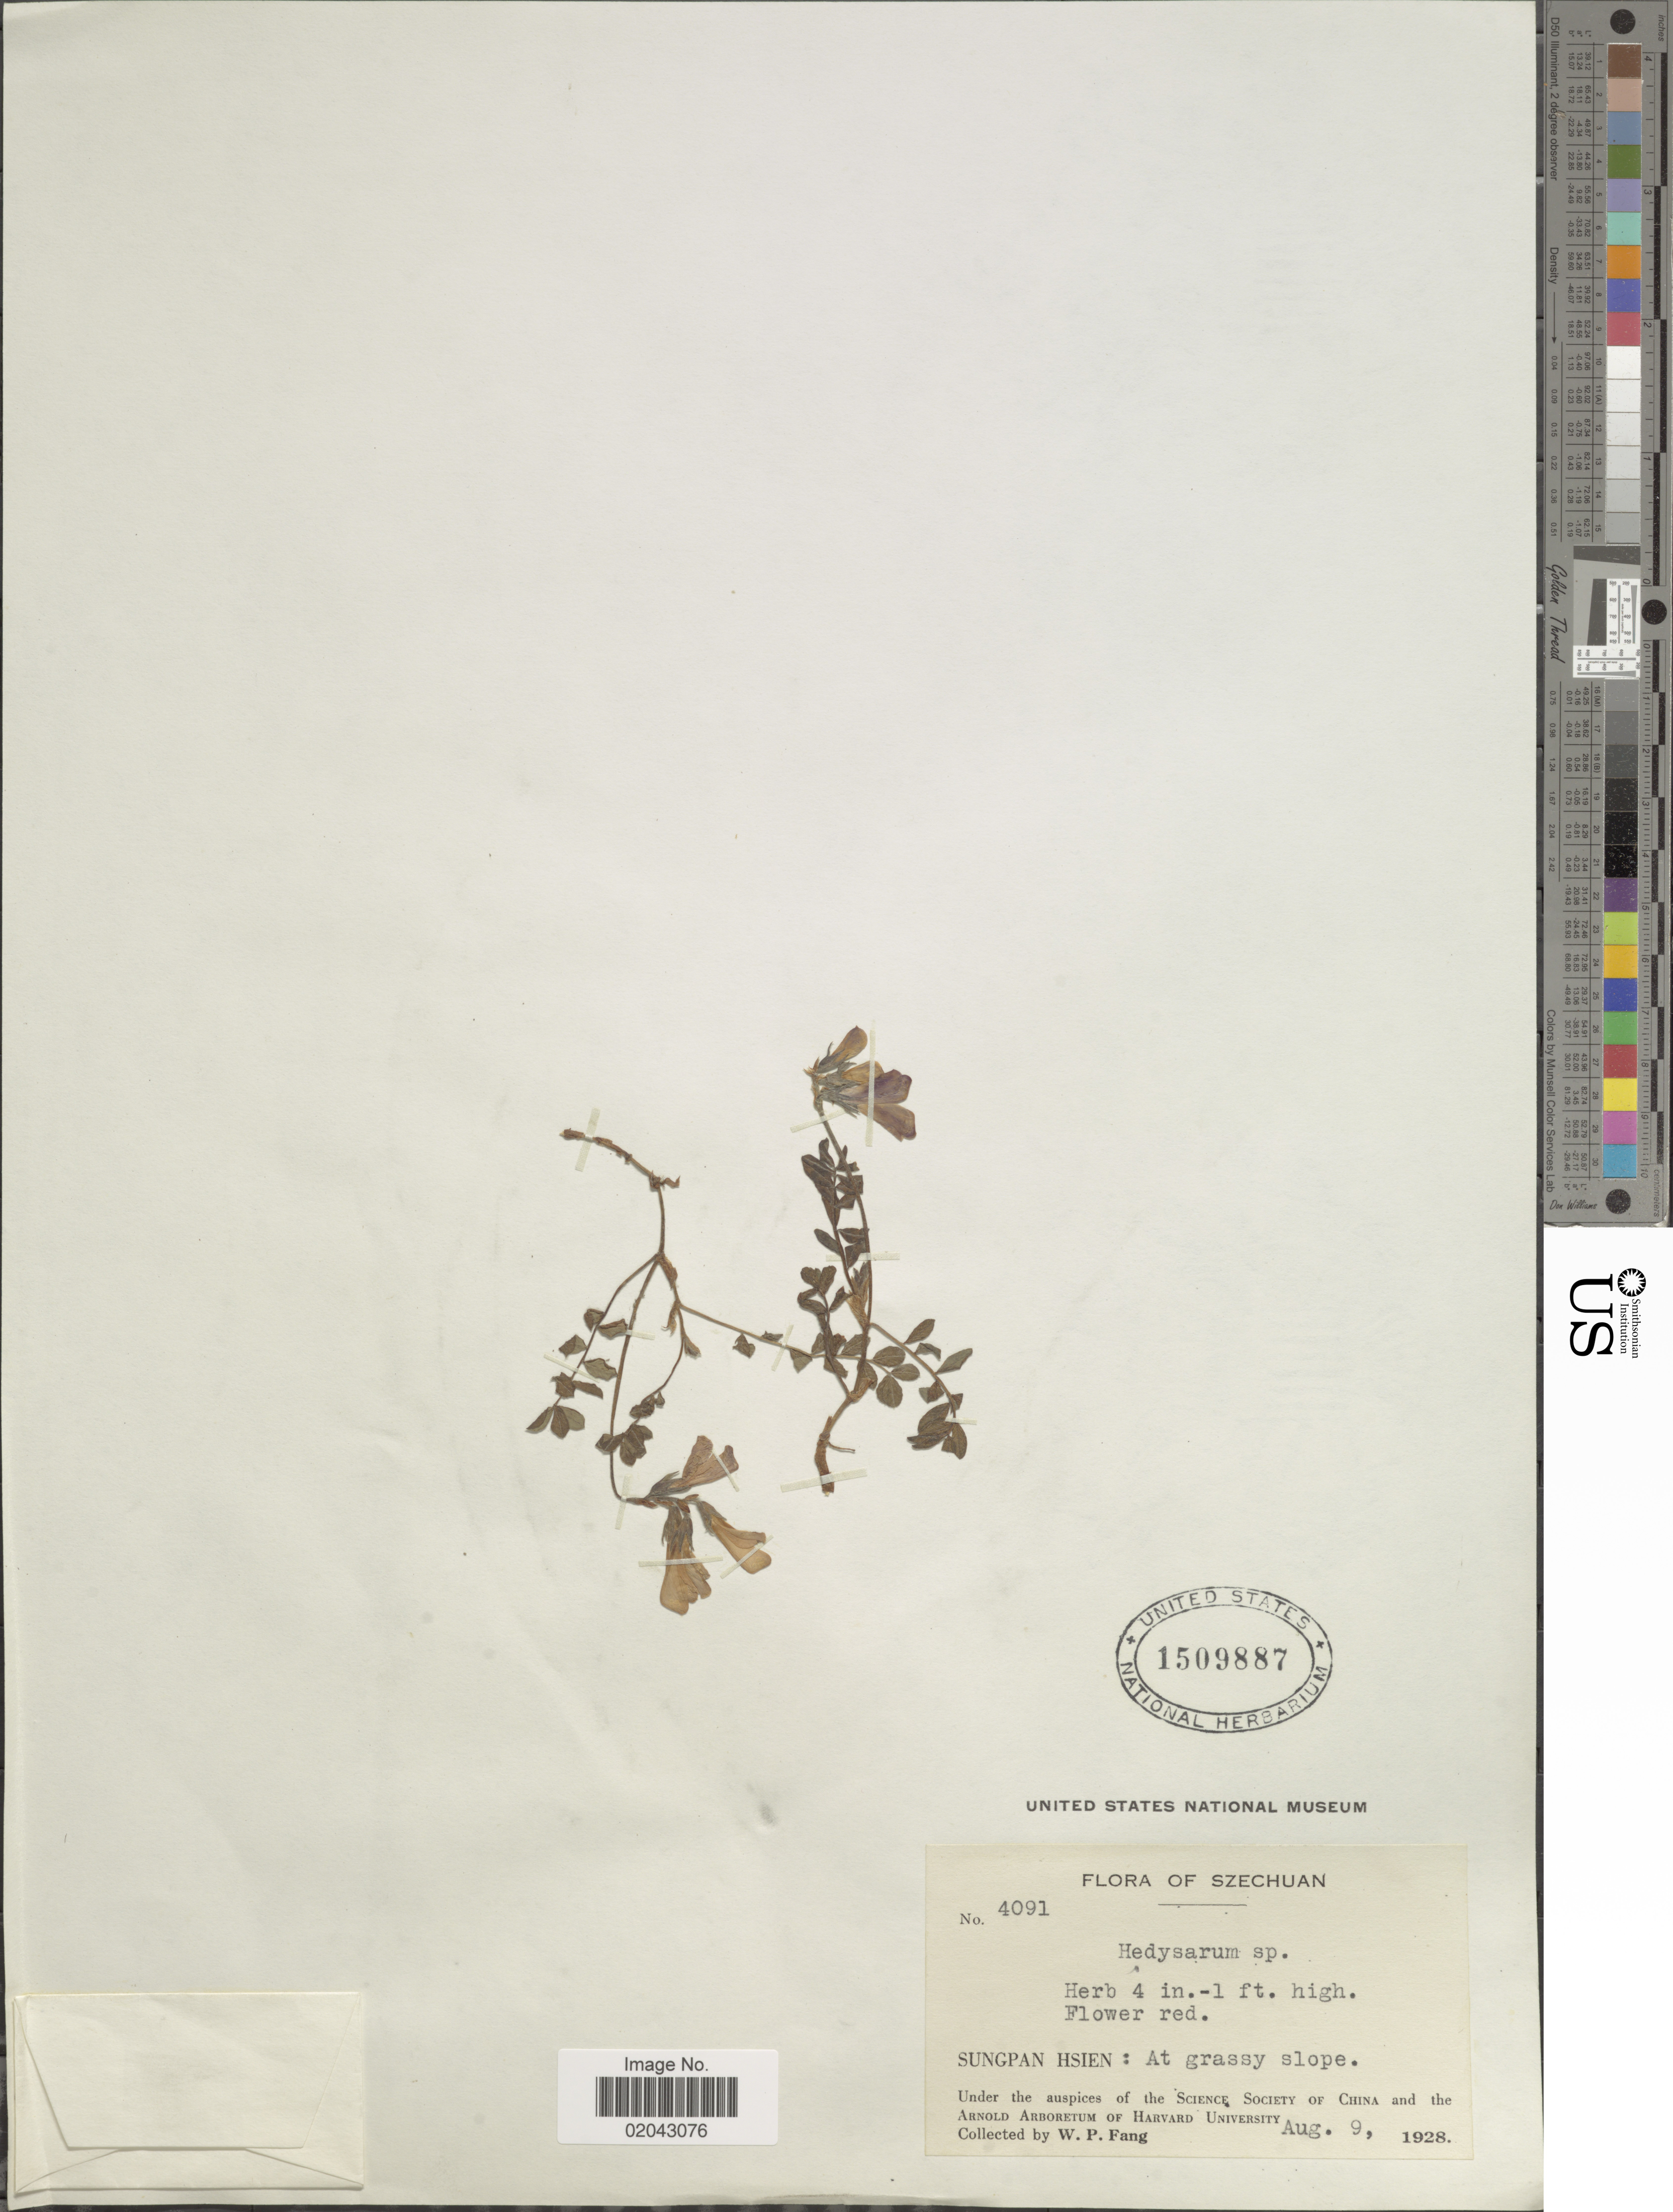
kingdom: Plantae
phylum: Tracheophyta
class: Magnoliopsida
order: Fabales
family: Fabaceae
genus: Hedysarum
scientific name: Hedysarum sp.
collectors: W. P. Fang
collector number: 4091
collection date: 1928-08-09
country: China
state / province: Sichuan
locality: Szechuan, Sungpang Hsien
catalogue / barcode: US 1509887